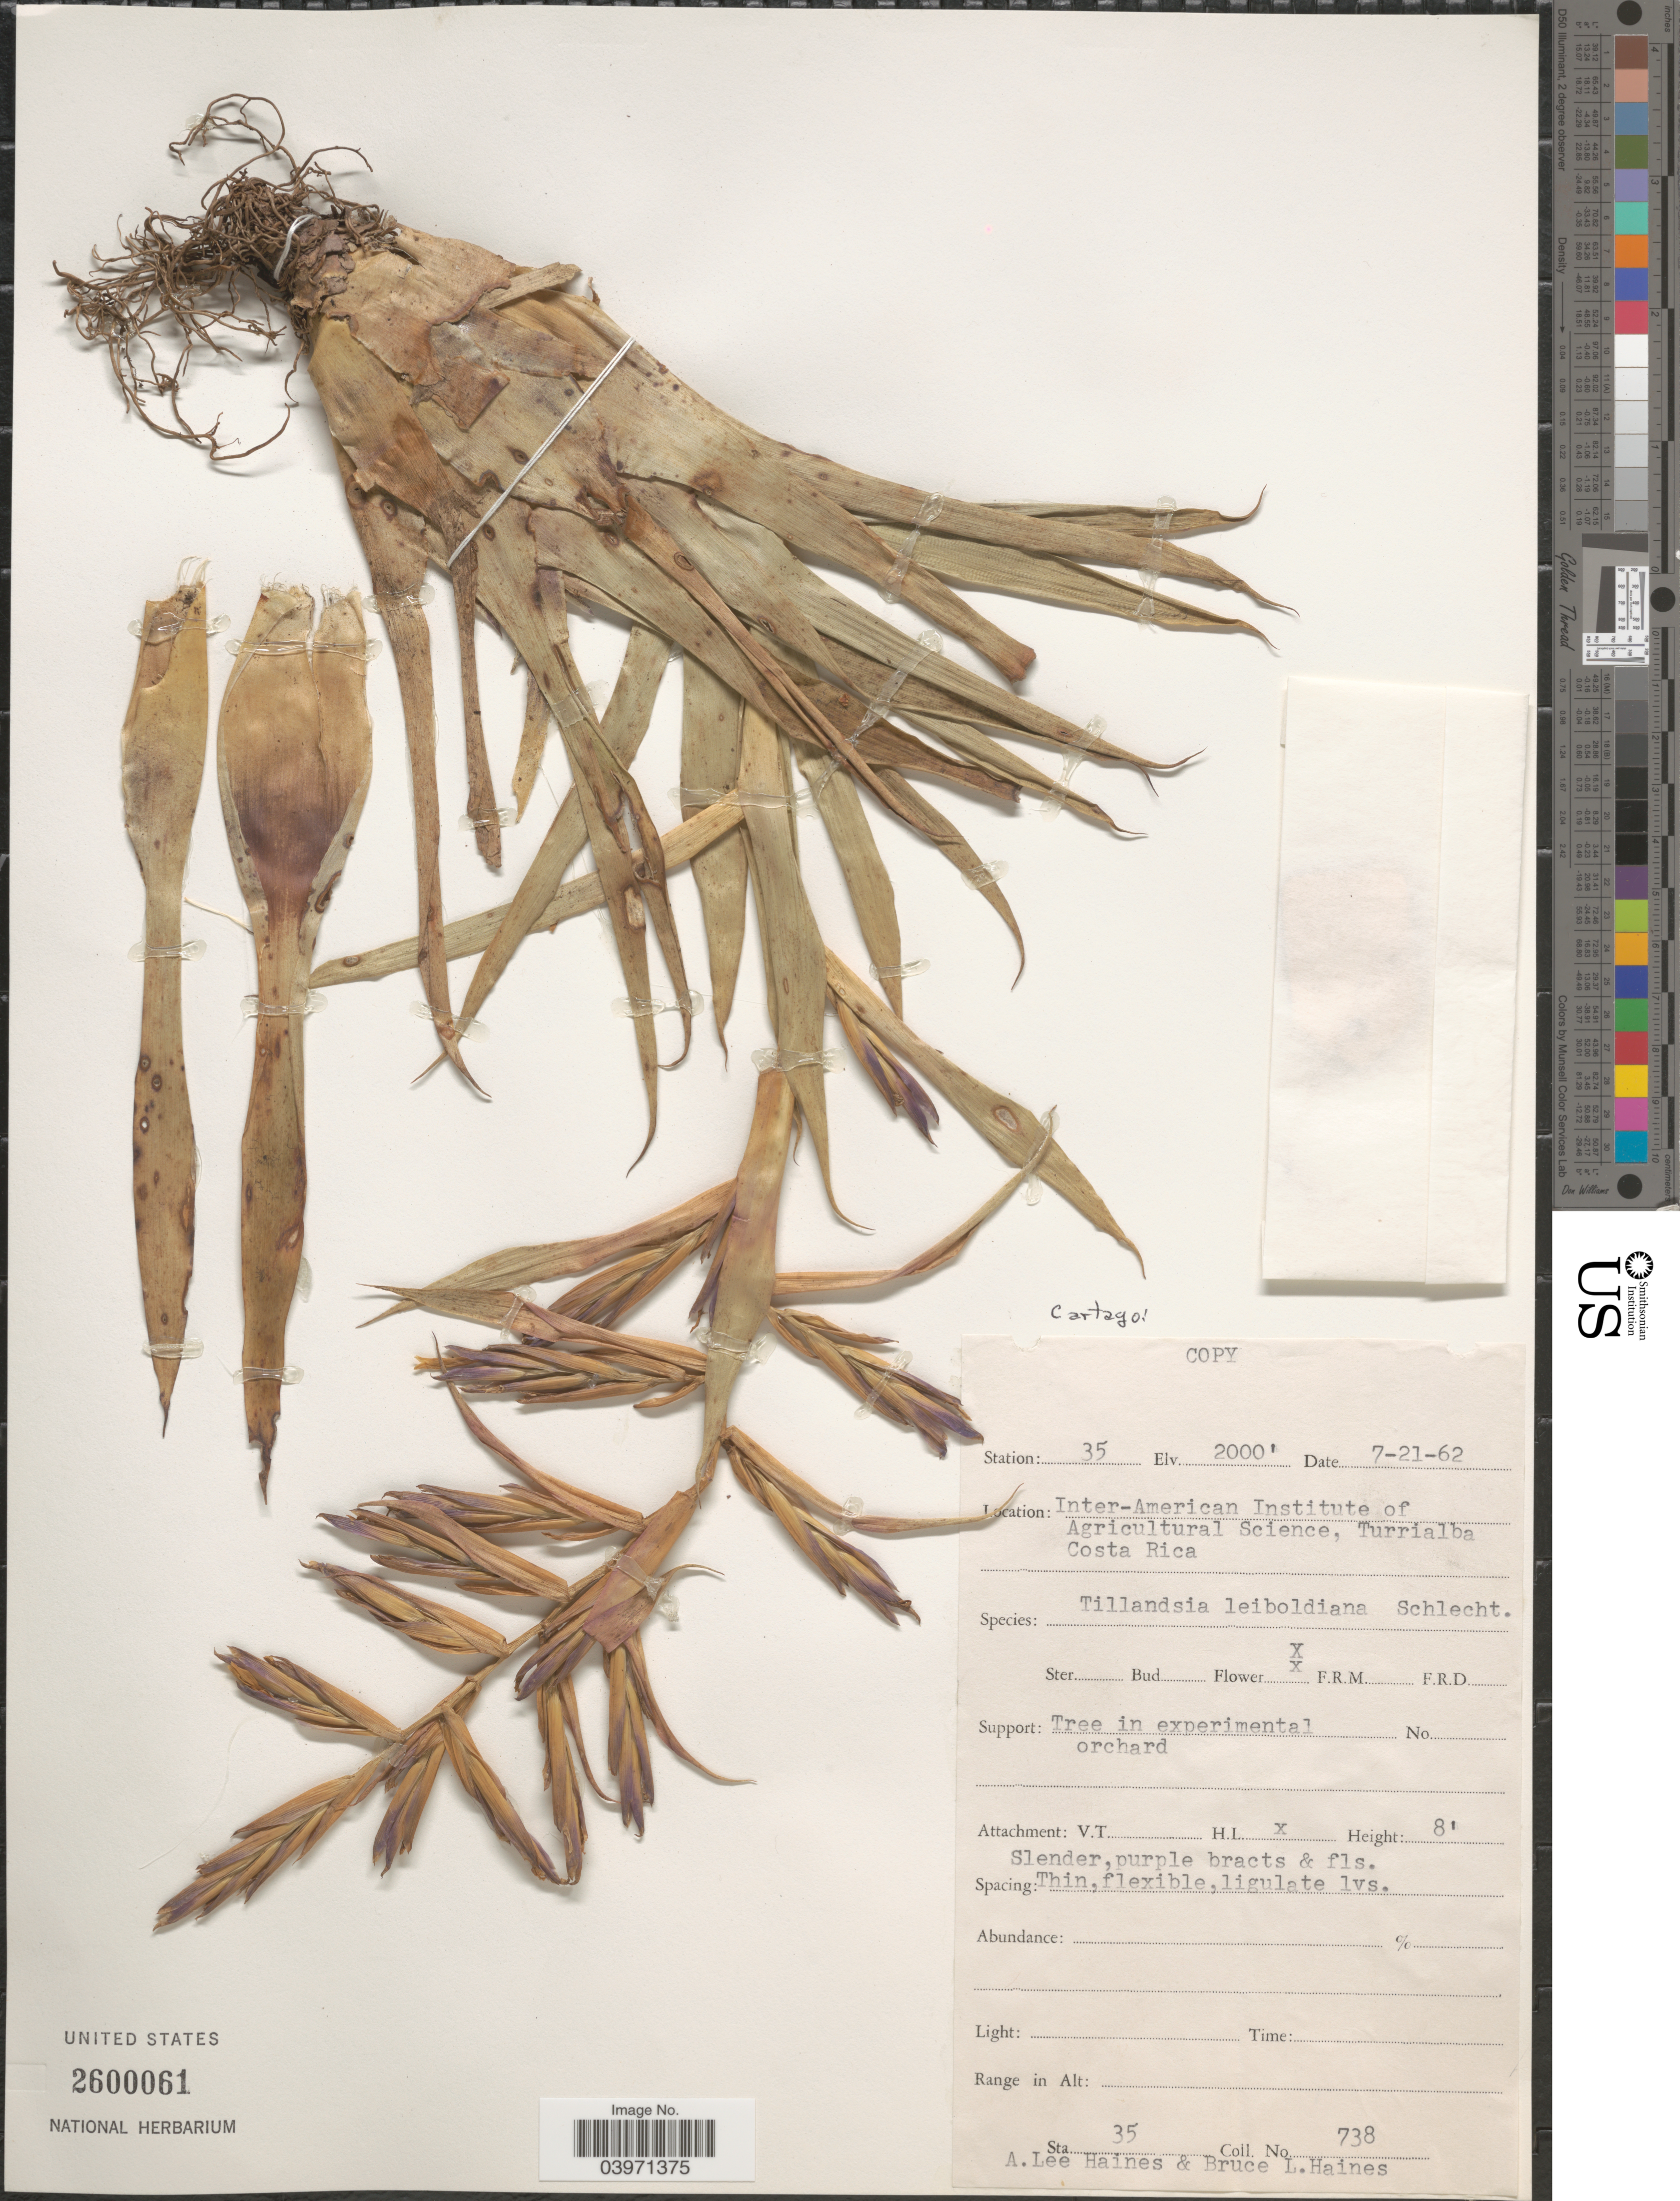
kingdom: Plantae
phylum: Tracheophyta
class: Liliopsida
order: Poales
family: Bromeliaceae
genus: Tillandsia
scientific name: Tillandsia leiboldiana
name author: Schltdl.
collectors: A. L. Haines & B. L. Haines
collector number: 738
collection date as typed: Transcribed d/m/y: 21/7/62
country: Costa Rica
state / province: Cartago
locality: Station 35. Inter-American Institute of Agricultural Science, Turrialba.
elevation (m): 610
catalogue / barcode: US 2600061